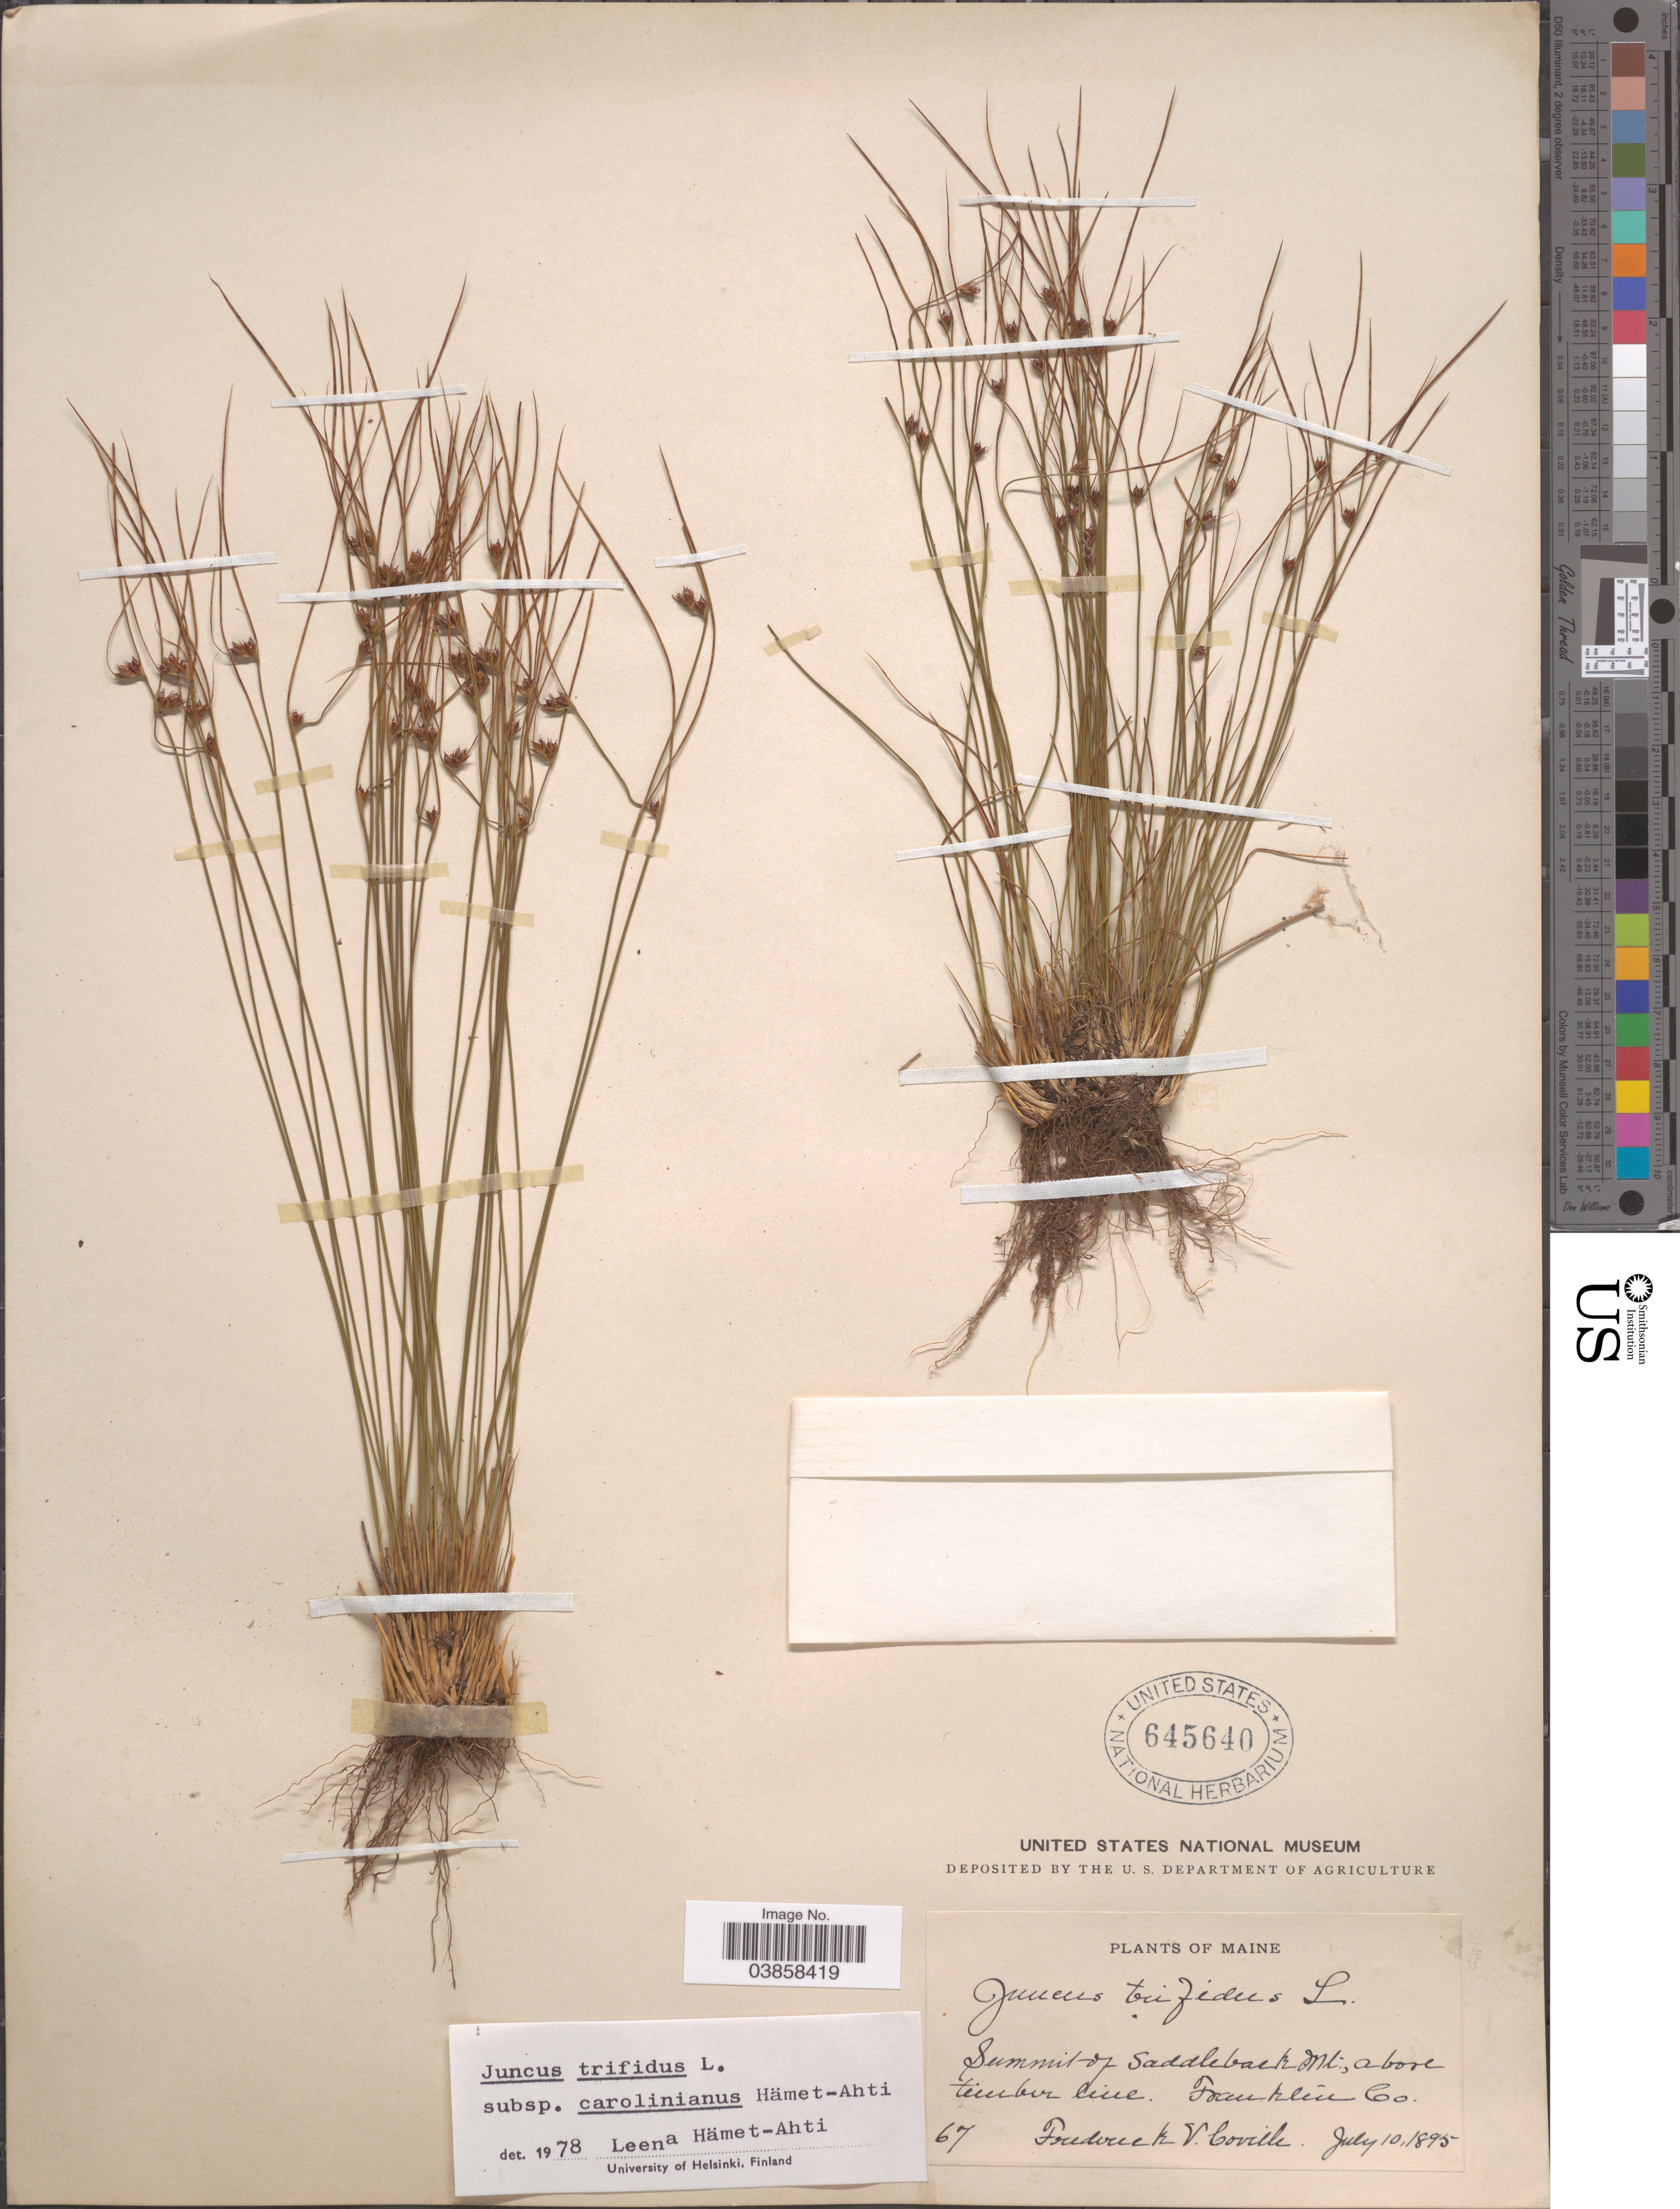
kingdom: Plantae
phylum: Tracheophyta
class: Liliopsida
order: Poales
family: Juncaceae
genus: Juncus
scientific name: Juncus trifidus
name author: L.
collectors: F. V. Coville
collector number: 67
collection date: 1895-07-10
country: United States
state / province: Maine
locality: Summit of Saddleback Mt., above timerline, Franklin Co.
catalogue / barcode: US 645640